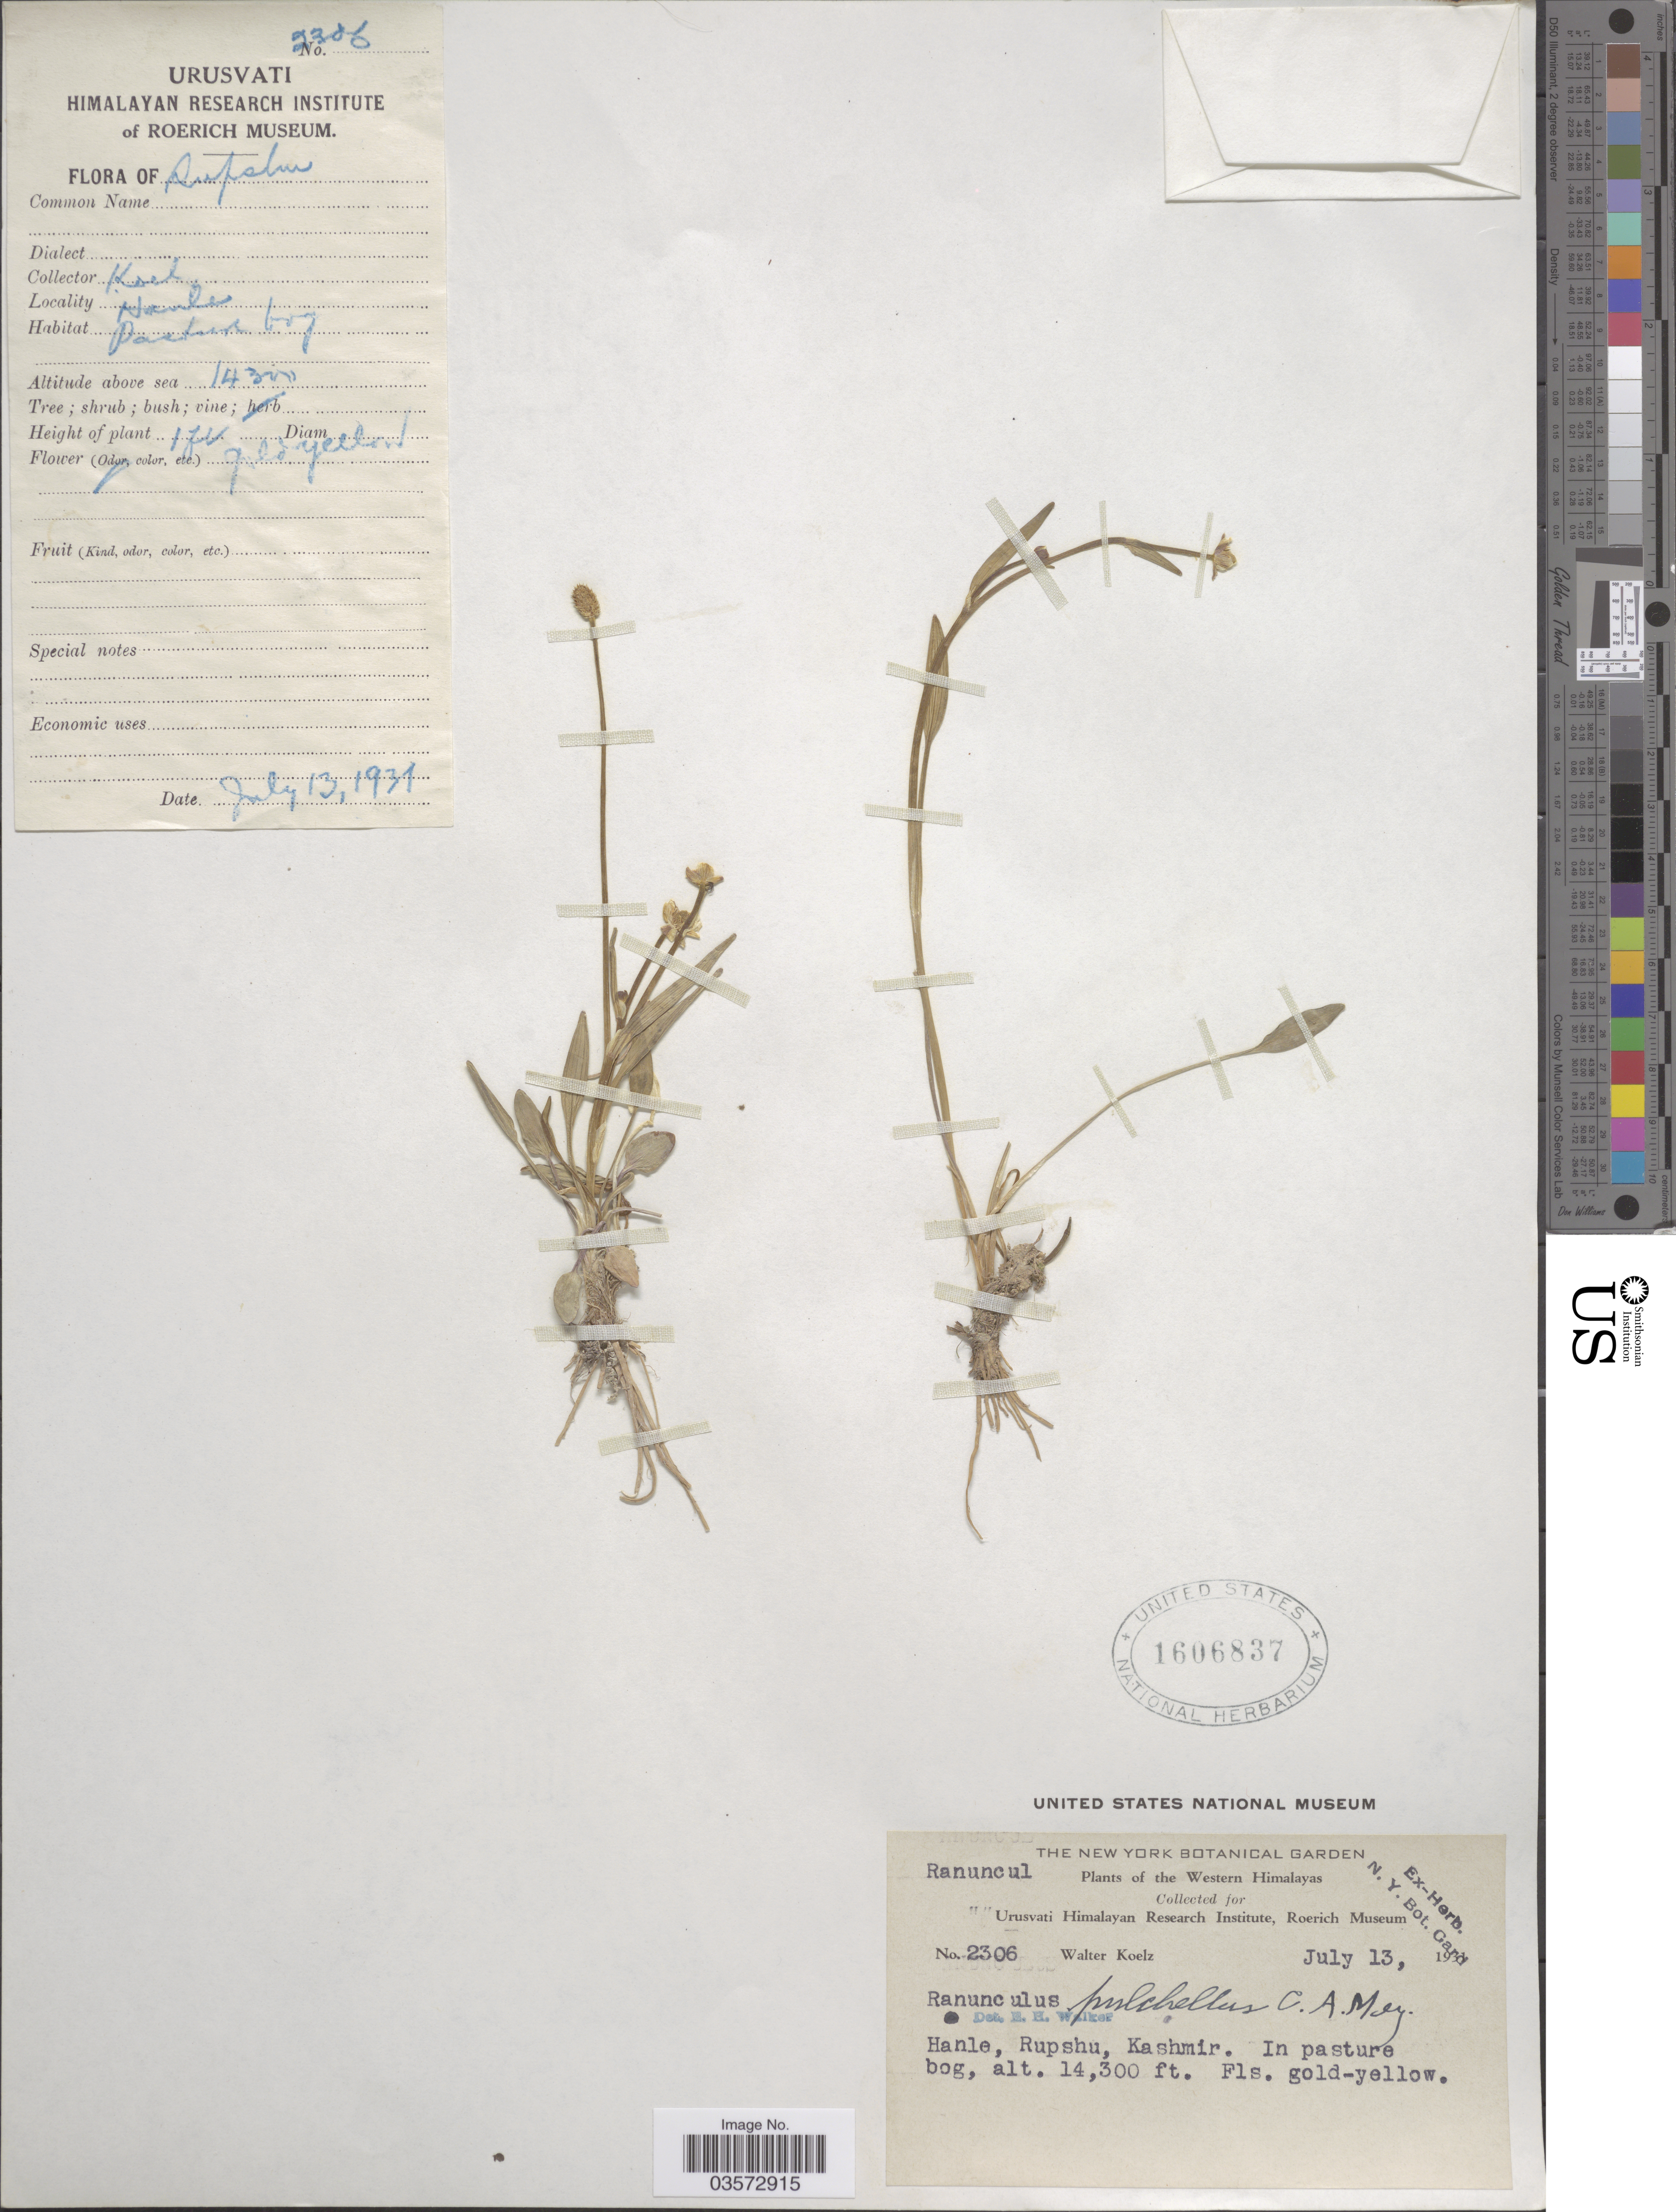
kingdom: Plantae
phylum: Tracheophyta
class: Magnoliopsida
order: Ranunculales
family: Ranunculaceae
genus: Ranunculus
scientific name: Ranunculus pulchellus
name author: Ledeb. ex Spreng.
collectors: W. N. Koelz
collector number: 2306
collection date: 1931-07-13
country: India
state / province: Jammu and Kashmir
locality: Western Himalayas. Hanle, Rupshu, Kashmir.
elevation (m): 4359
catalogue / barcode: US 1606837